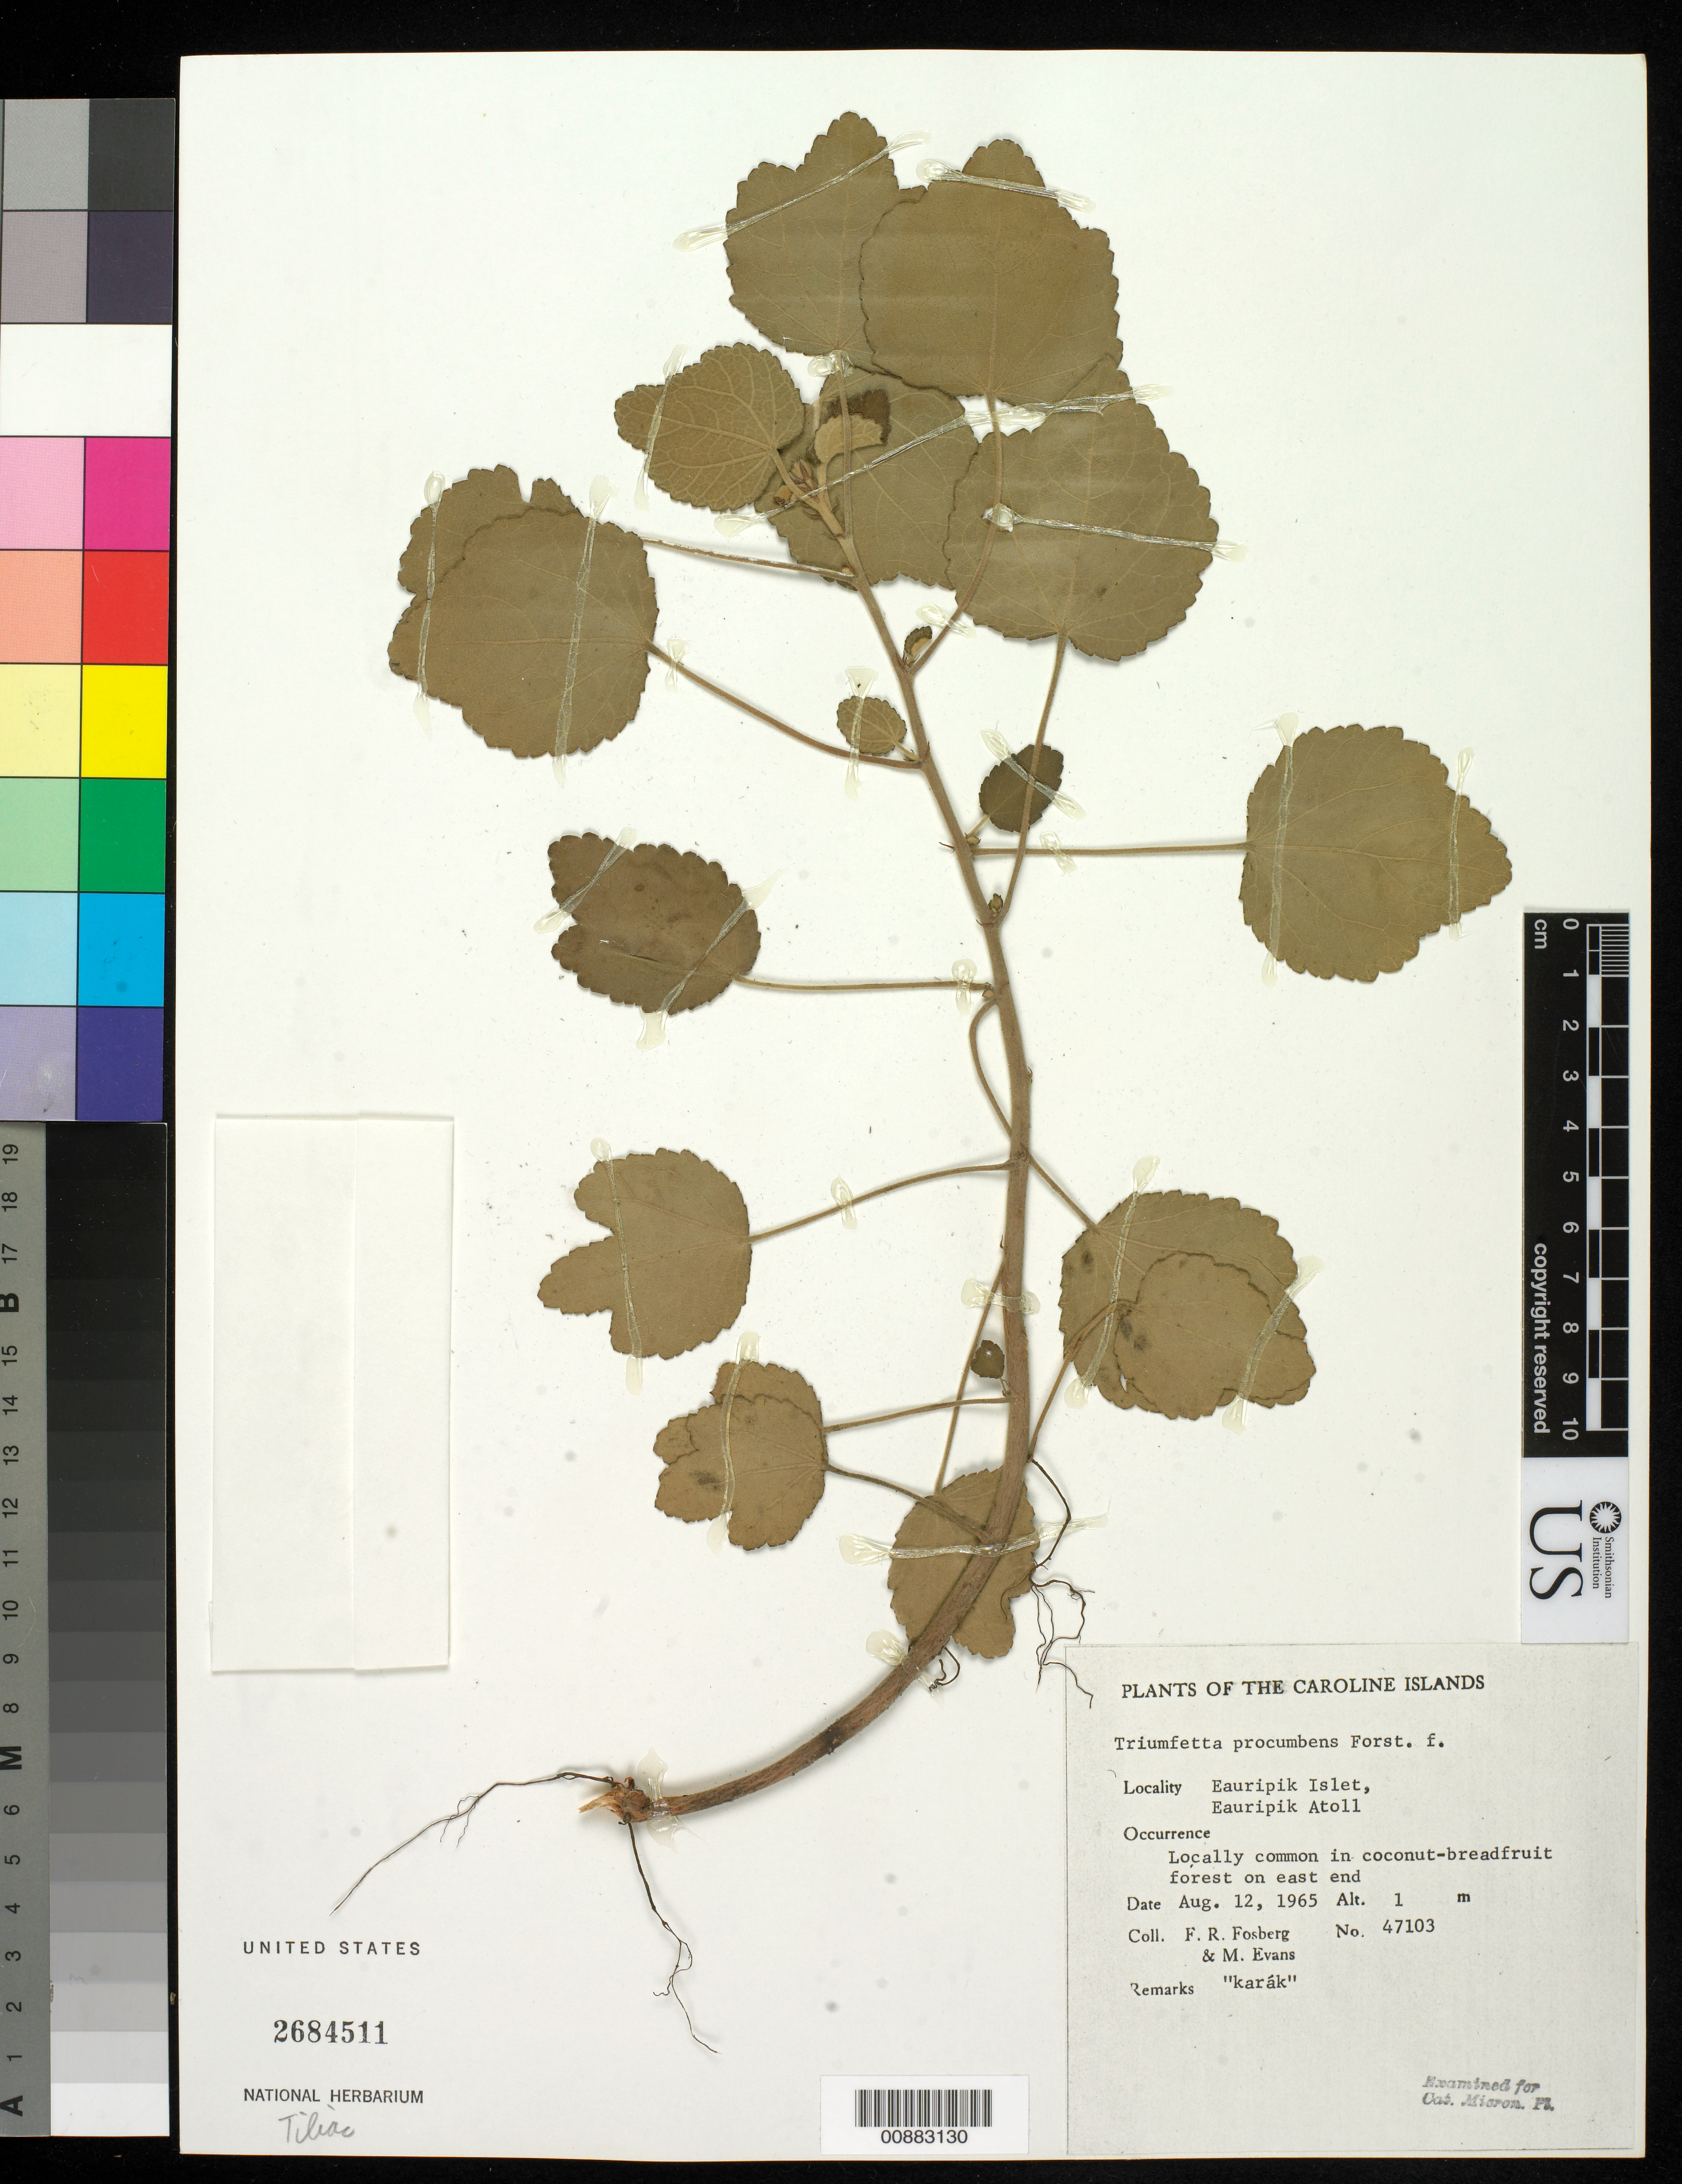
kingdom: Plantae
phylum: Tracheophyta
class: Magnoliopsida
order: Malvales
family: Malvaceae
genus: Triumfetta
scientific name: Triumfetta procumbens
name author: G. Forst.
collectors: F. R. Fosberg & M. Evans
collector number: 47103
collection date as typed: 12 Aug 1965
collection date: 1965-08-12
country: Micronesia, Federated States of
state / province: Yap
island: Eauripik Atoll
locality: Eauripik Islet, Euripik*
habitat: coconut-breadfruit forest on east end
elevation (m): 1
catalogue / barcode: US 2684511